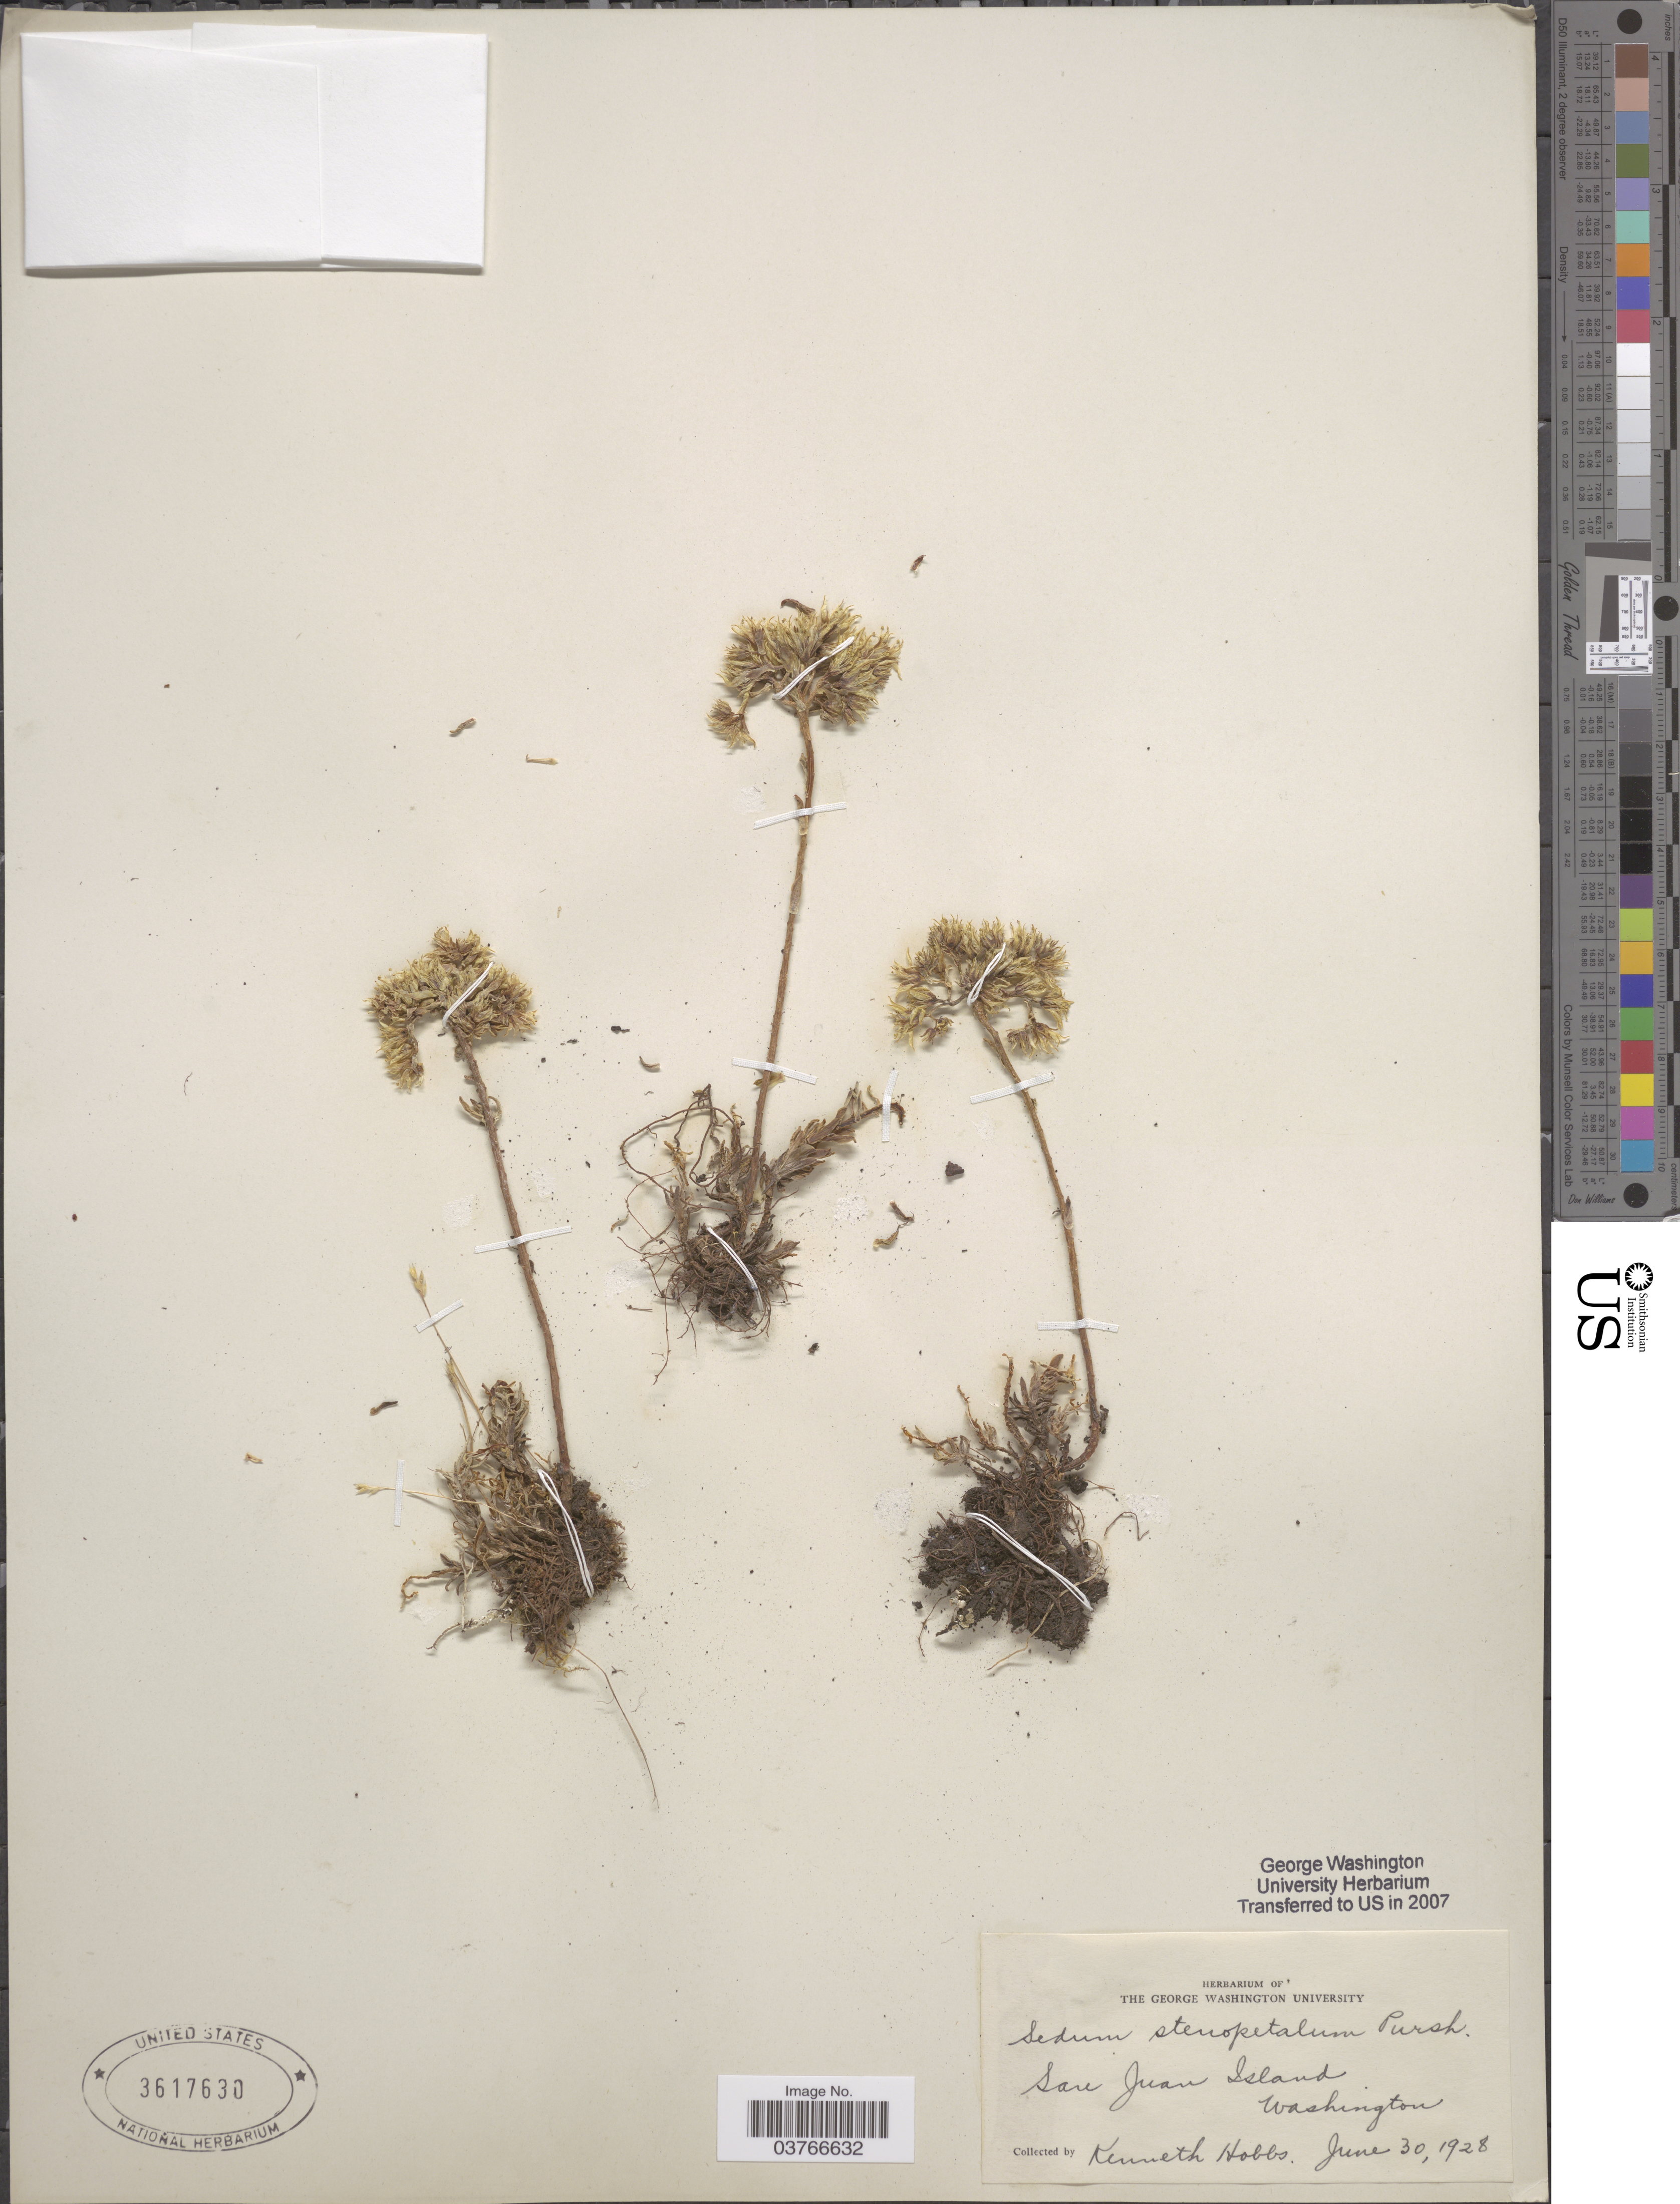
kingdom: Plantae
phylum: Tracheophyta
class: Magnoliopsida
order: Saxifragales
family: Crassulaceae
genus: Sedum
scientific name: Sedum stenopetalum var. stenopetalum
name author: Pursh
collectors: K. Hobbs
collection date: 1928-06-30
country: United States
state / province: Washington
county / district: San Juan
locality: San Juan Island.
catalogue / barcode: US 3617630